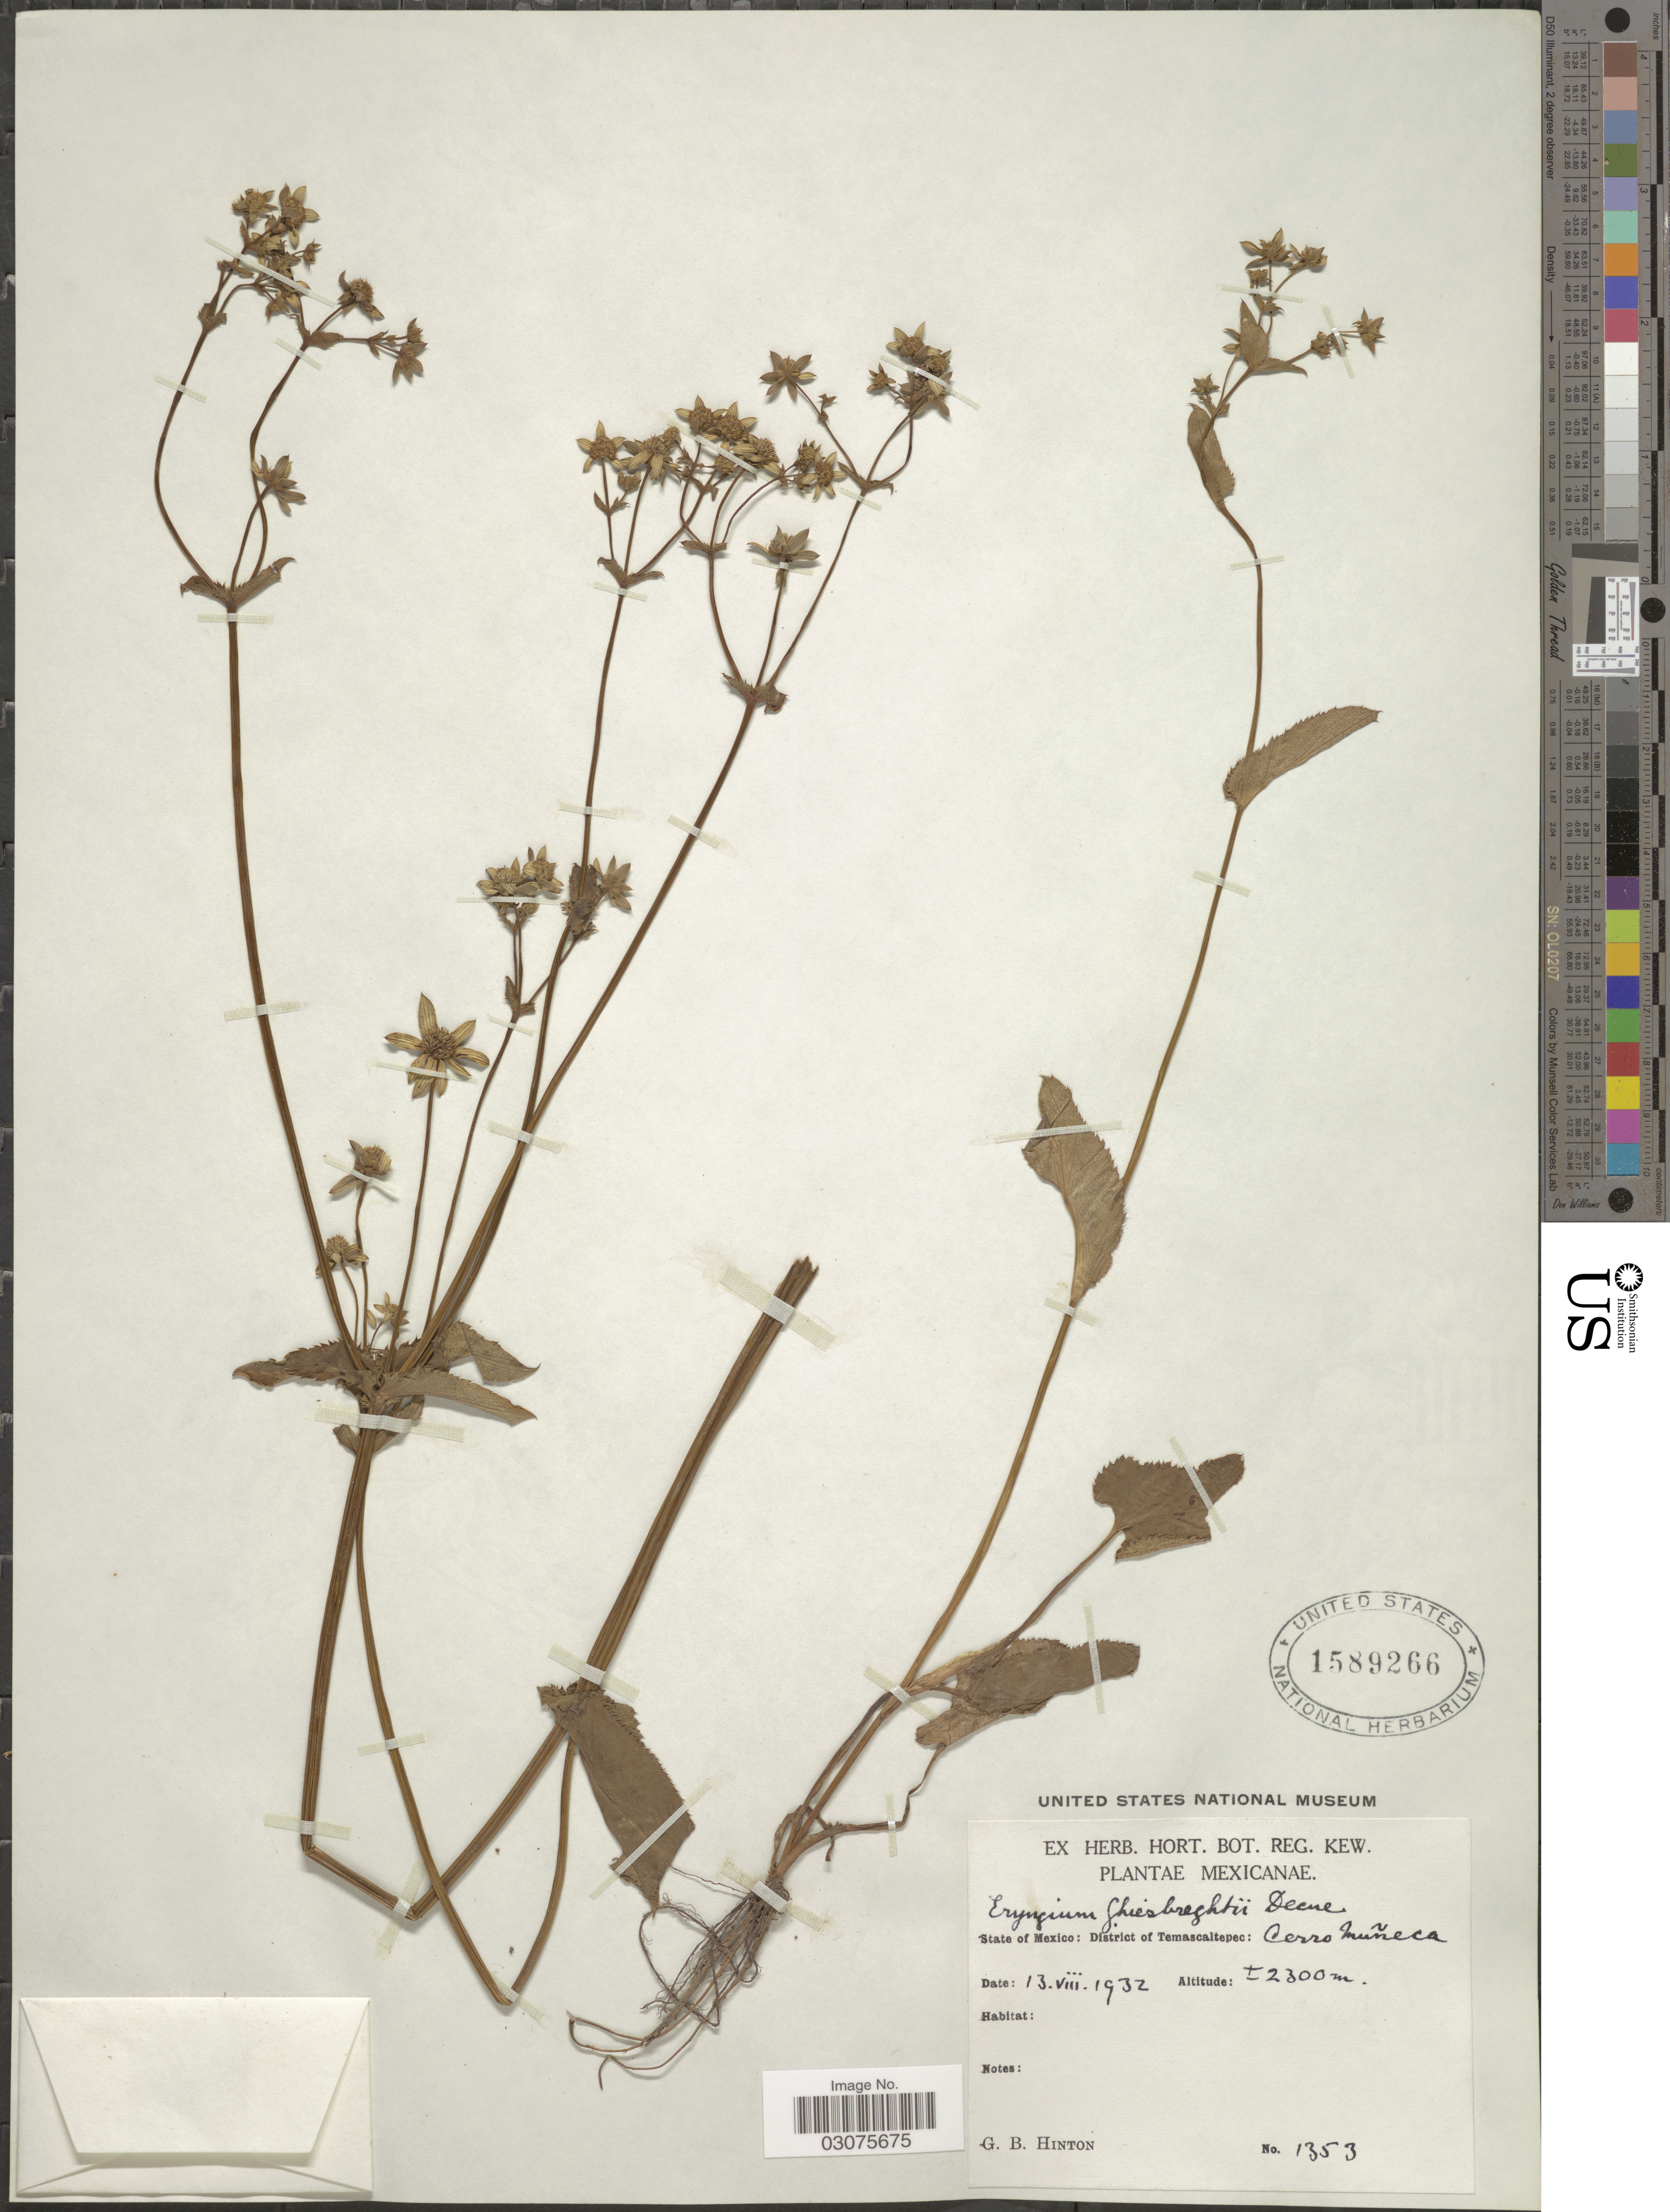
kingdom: Plantae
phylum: Tracheophyta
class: Magnoliopsida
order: Apiales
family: Apiaceae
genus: Eryngium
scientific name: Eryngium ghiesbreghtii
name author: Decne.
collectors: G. B. Hinton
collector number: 1353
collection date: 1932-08-13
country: Mexico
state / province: México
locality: District of Temascaltepec: Cerro Muñeca.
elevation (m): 2300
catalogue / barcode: US 1589266